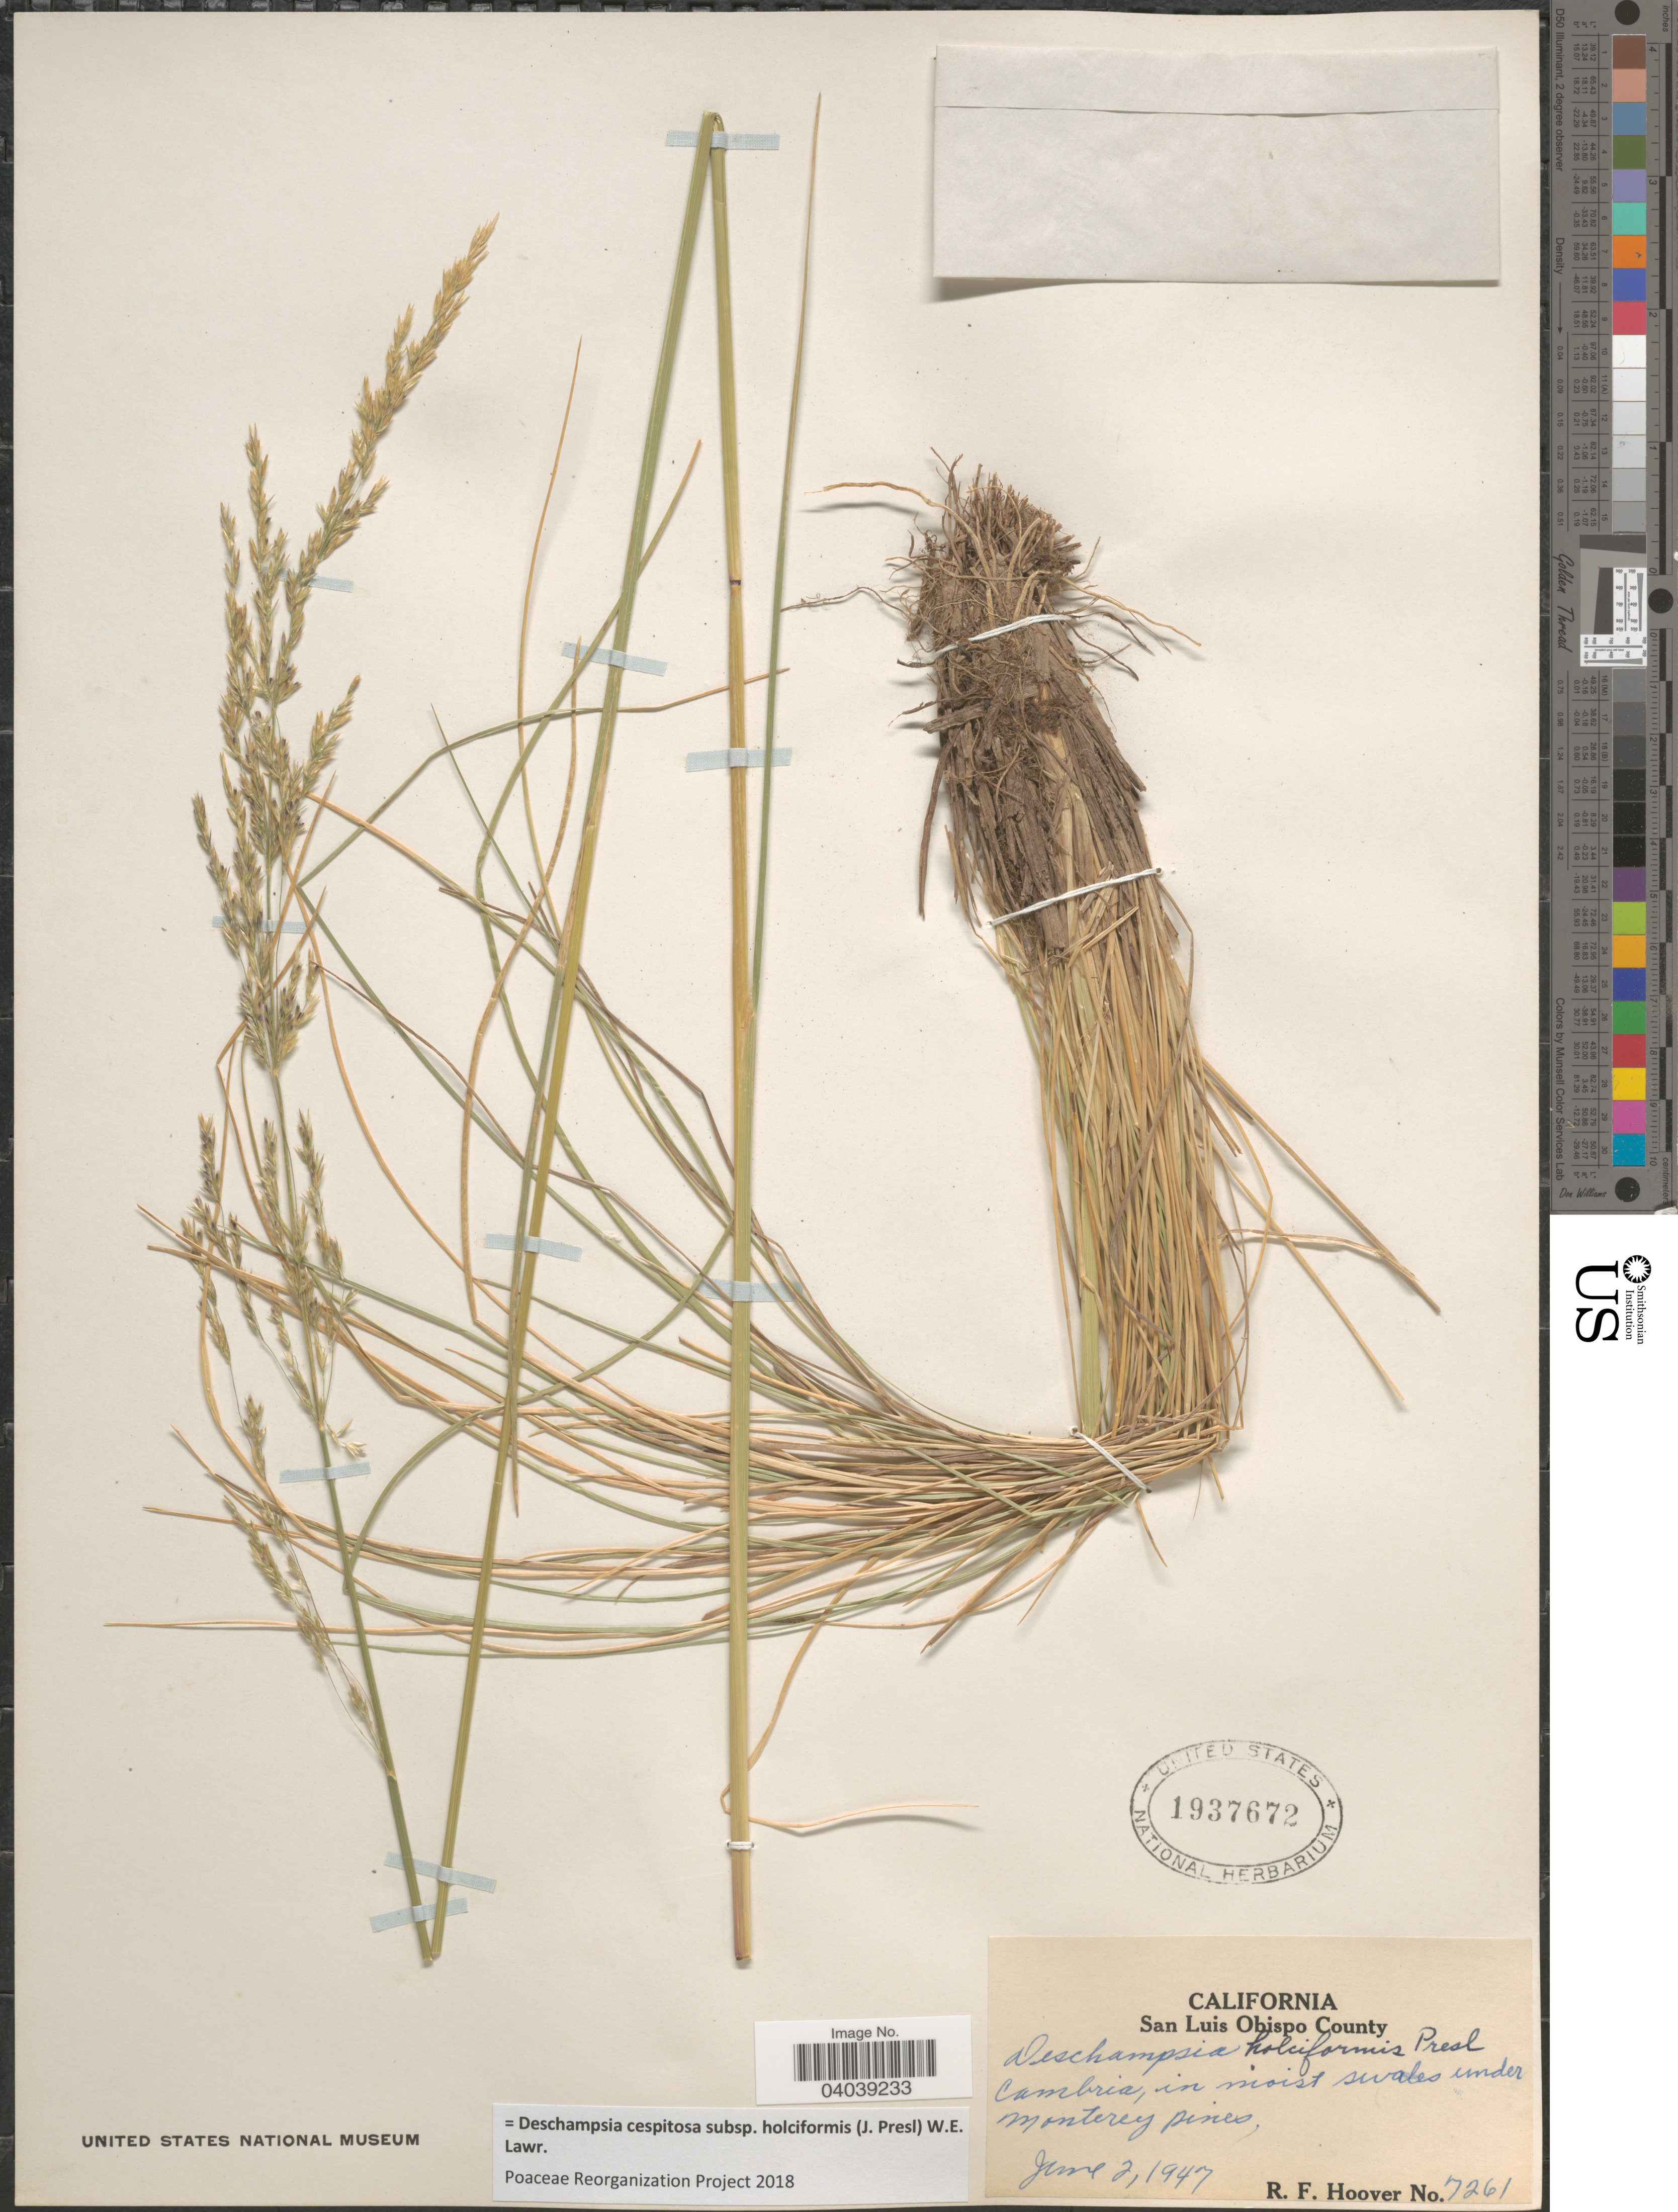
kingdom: Plantae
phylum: Tracheophyta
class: Liliopsida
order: Poales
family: Poaceae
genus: Deschampsia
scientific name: Deschampsia cespitosa subsp. holciformis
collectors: R. F. Hoover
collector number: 7261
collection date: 1947-06-02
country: United States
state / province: California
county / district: San Luis Obispo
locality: San Luis Obispo County. Cambria.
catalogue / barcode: US 1937672